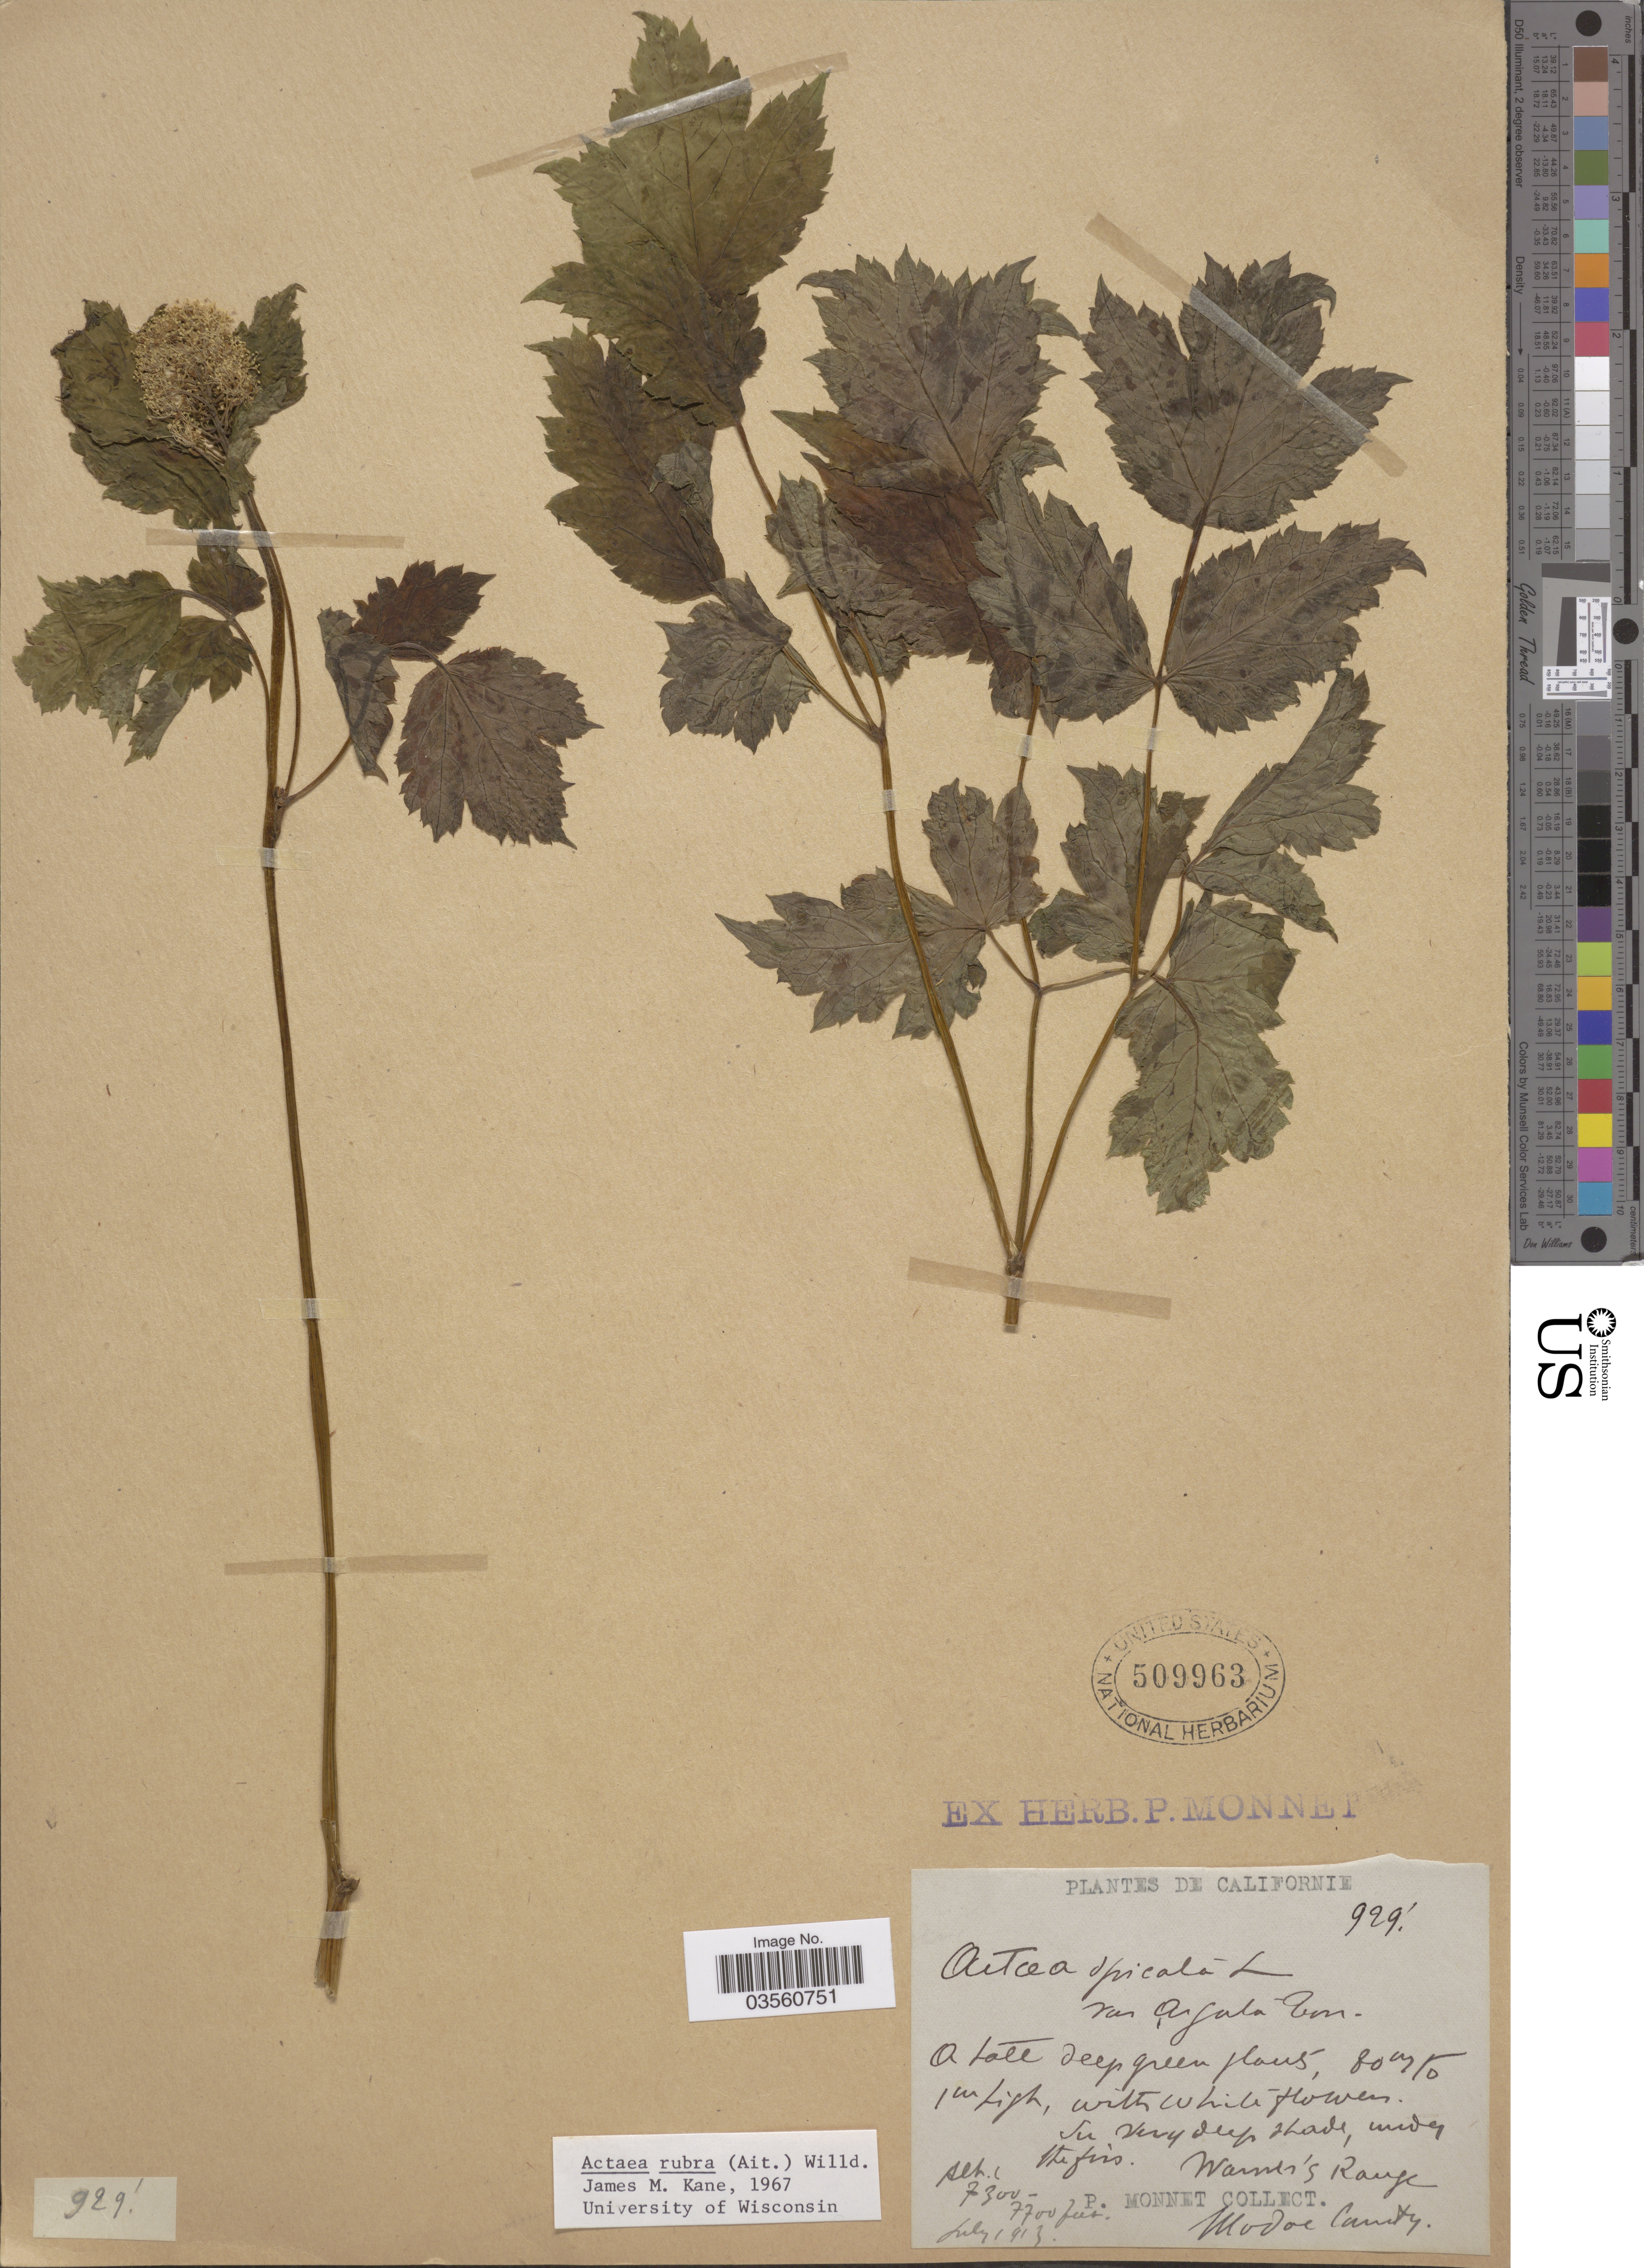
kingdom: Plantae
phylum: Tracheophyta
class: Magnoliopsida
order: Ranunculales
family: Ranunculaceae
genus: Actaea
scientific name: Actaea rubra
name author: (Aiton) Willd.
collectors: P. Monnet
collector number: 929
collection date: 1913-07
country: United States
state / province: California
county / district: Modoc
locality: Warner's Range. Modoc County.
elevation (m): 2225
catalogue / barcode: US 509963